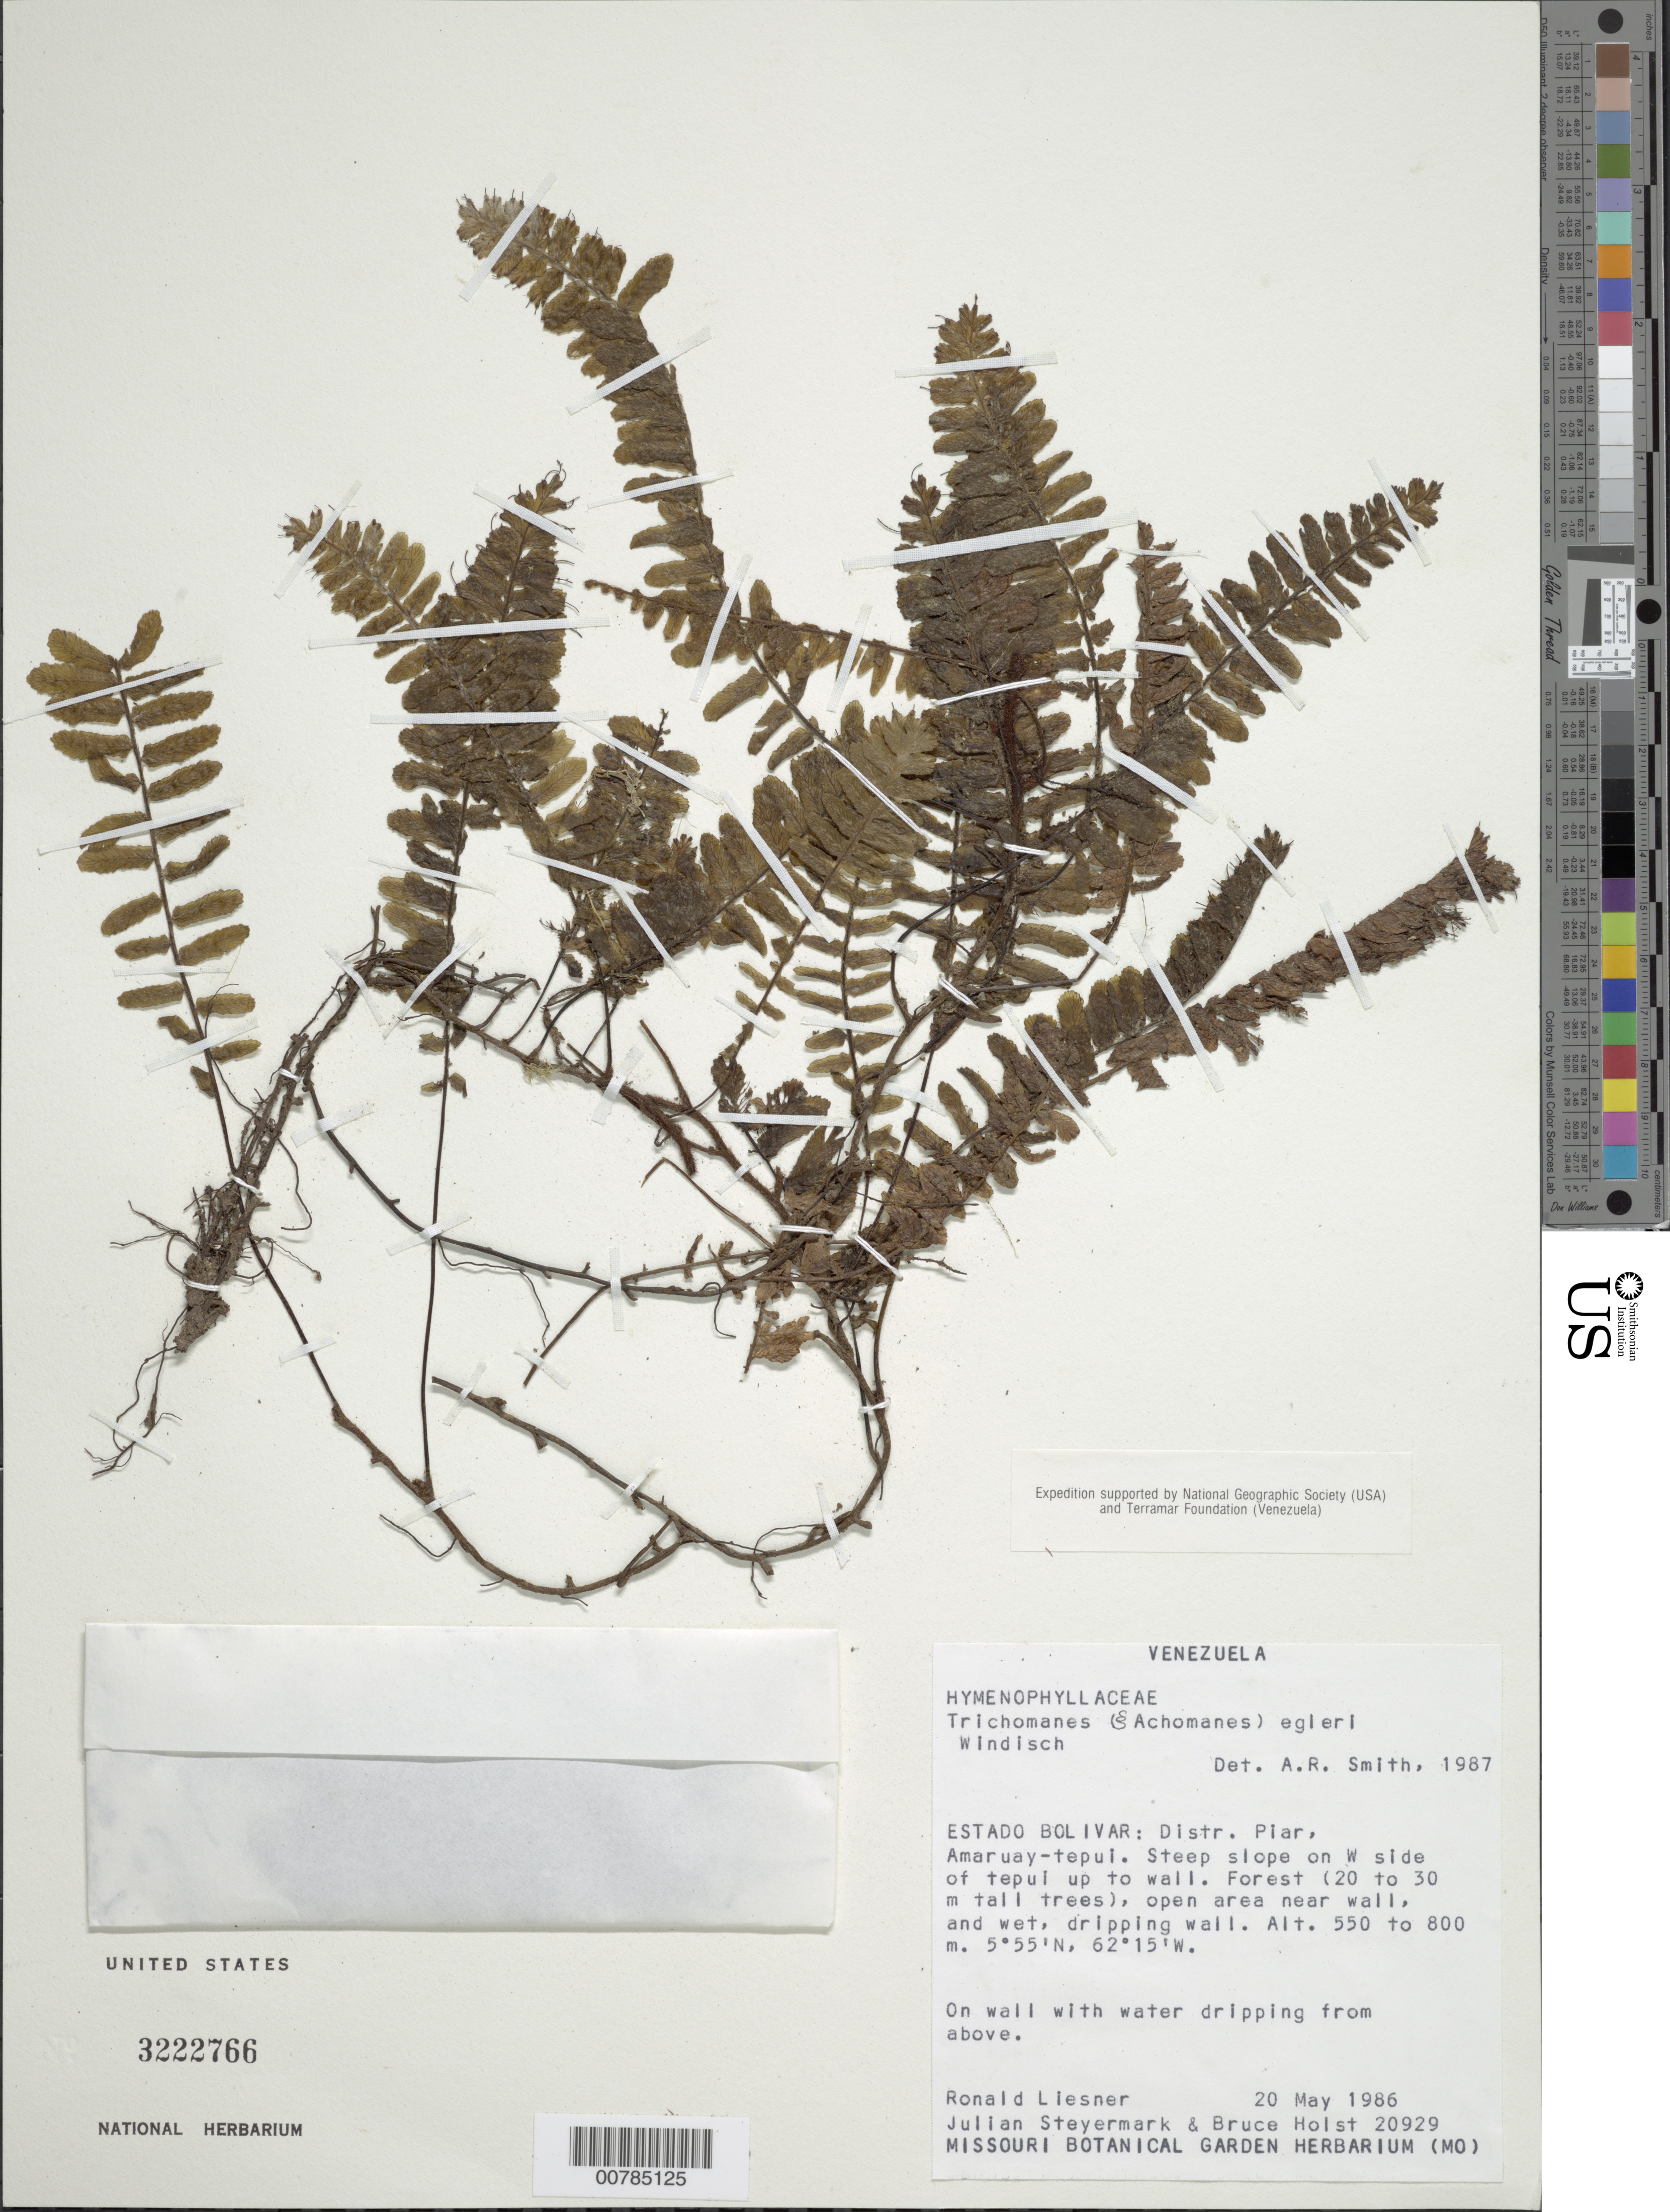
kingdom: Plantae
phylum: Tracheophyta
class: Polypodiopsida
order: Hymenophyllales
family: Hymenophyllaceae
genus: Trichomanes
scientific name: Trichomanes egleri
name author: P.G. Windisch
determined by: Smith, Alan R., (UC)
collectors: R. L. Liesner, J. Steyermark & B. Holst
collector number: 20929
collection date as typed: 20-May-86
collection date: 1986-05-20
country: Venezuela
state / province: Bolívar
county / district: Piar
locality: Amaruay-tepuí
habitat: Forest; on wall with water dripping from above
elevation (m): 550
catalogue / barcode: US 3222766